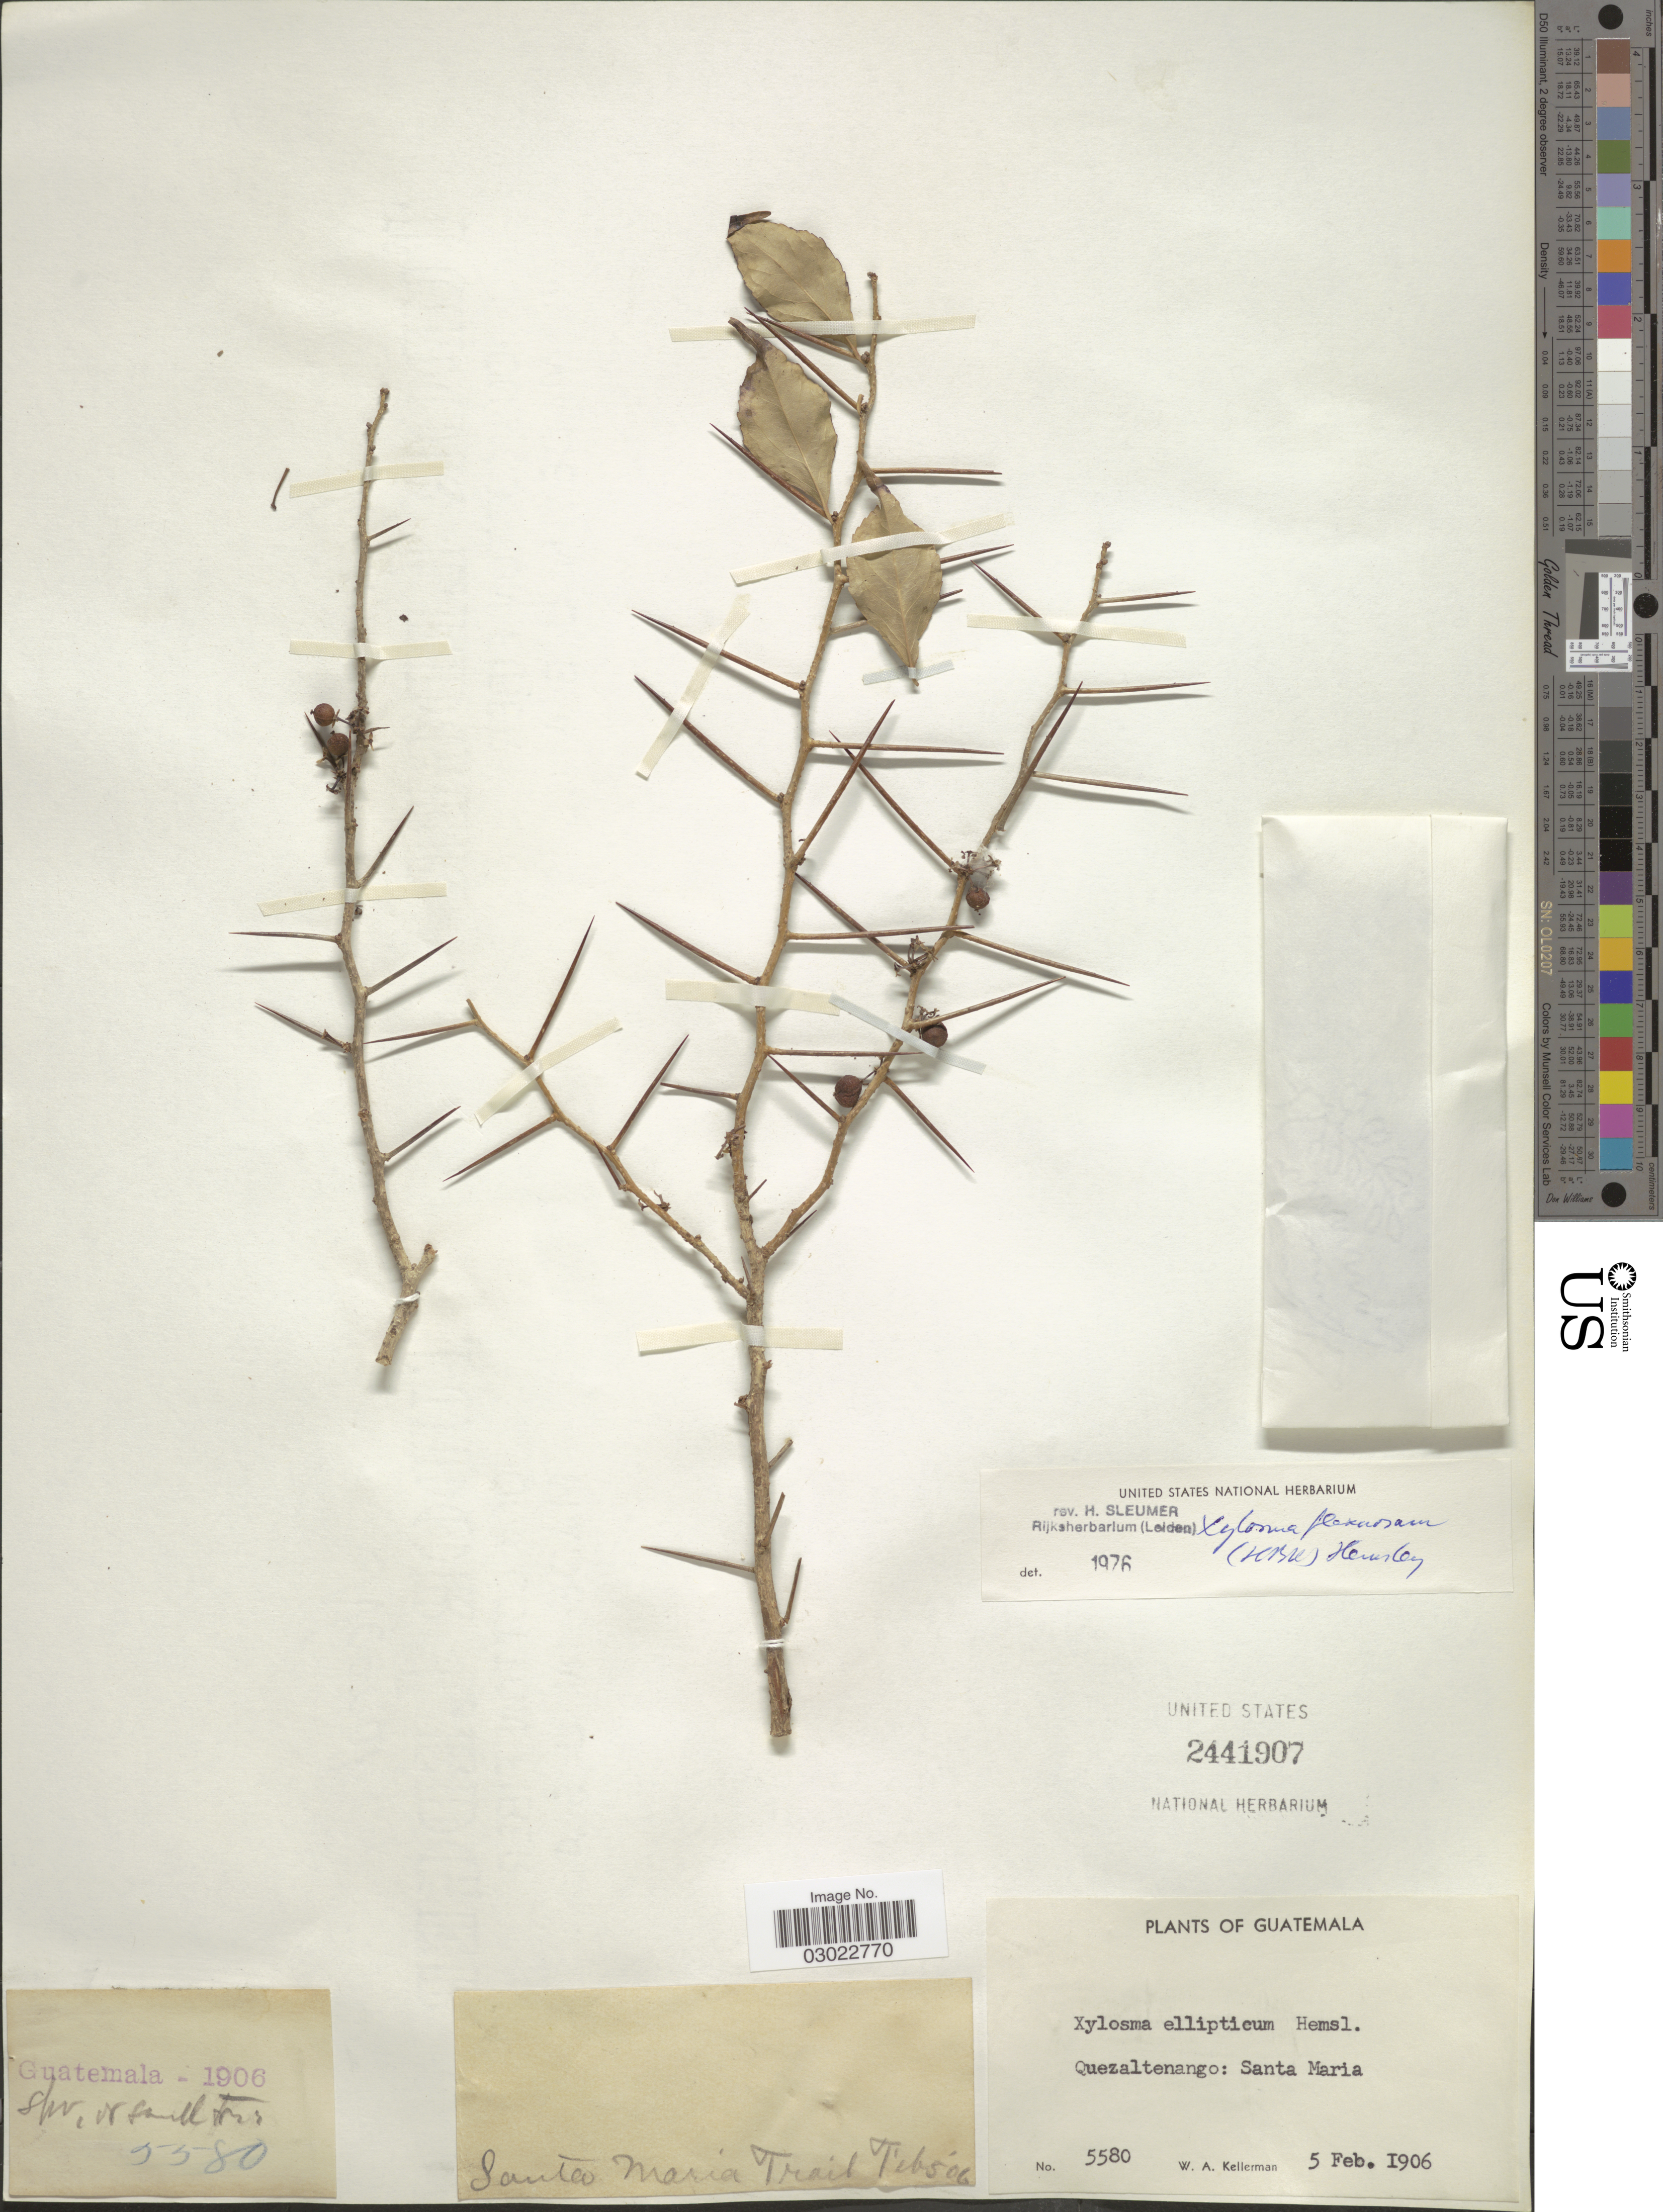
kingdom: Plantae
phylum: Tracheophyta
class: Magnoliopsida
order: Malpighiales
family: Salicaceae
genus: Xylosma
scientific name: Xylosma flexuosa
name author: (Kunth) Hemsl.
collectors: W. Kellerman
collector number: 5580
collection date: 1906-02-05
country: Guatemala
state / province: Quetzaltenango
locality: Santa Maria. Santa Maria Trail.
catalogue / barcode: US 2441907